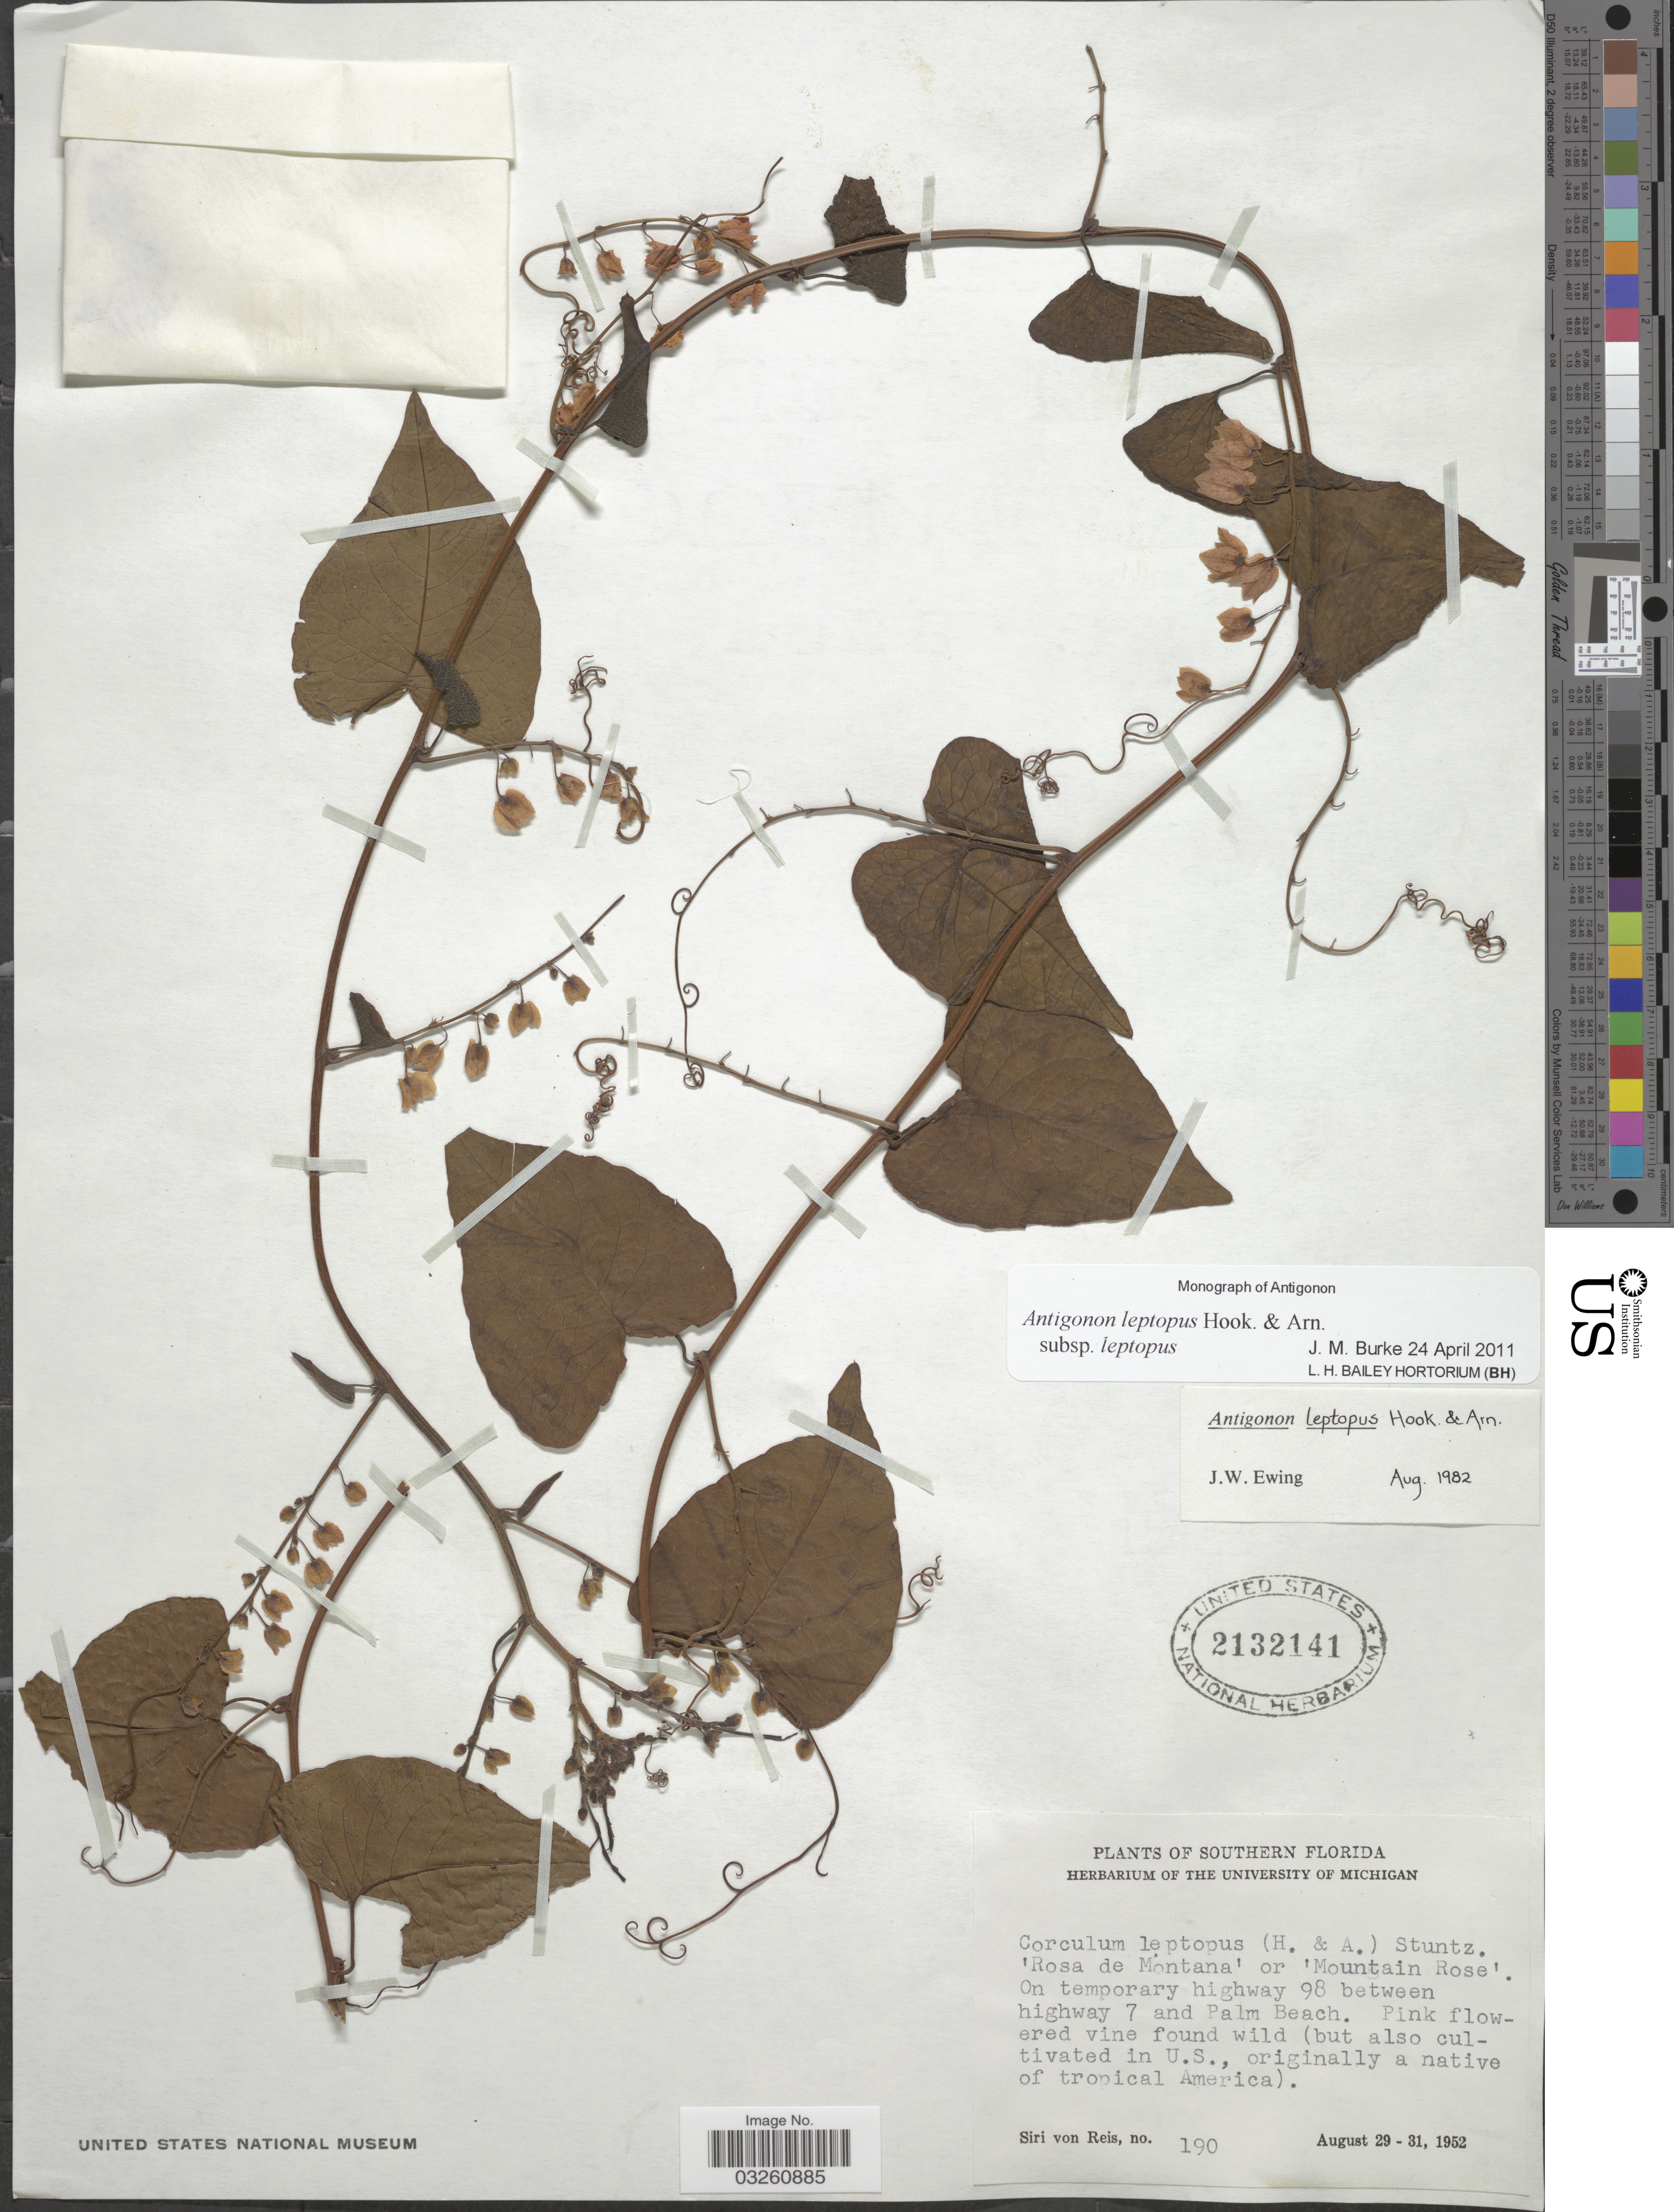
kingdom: Plantae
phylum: Tracheophyta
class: Magnoliopsida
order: Caryophyllales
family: Polygonaceae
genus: Antigonon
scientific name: Antigonon leptopus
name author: Hook. & Arn.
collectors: S. von Reis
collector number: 190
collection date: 1952-08-29/1952-08-31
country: United States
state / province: Florida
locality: Southern Florida. 'Rosa de Montana' or 'Mountain Rose'. On temporary highway 98 between highway 7 and Palm Beach.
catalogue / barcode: US 2132141